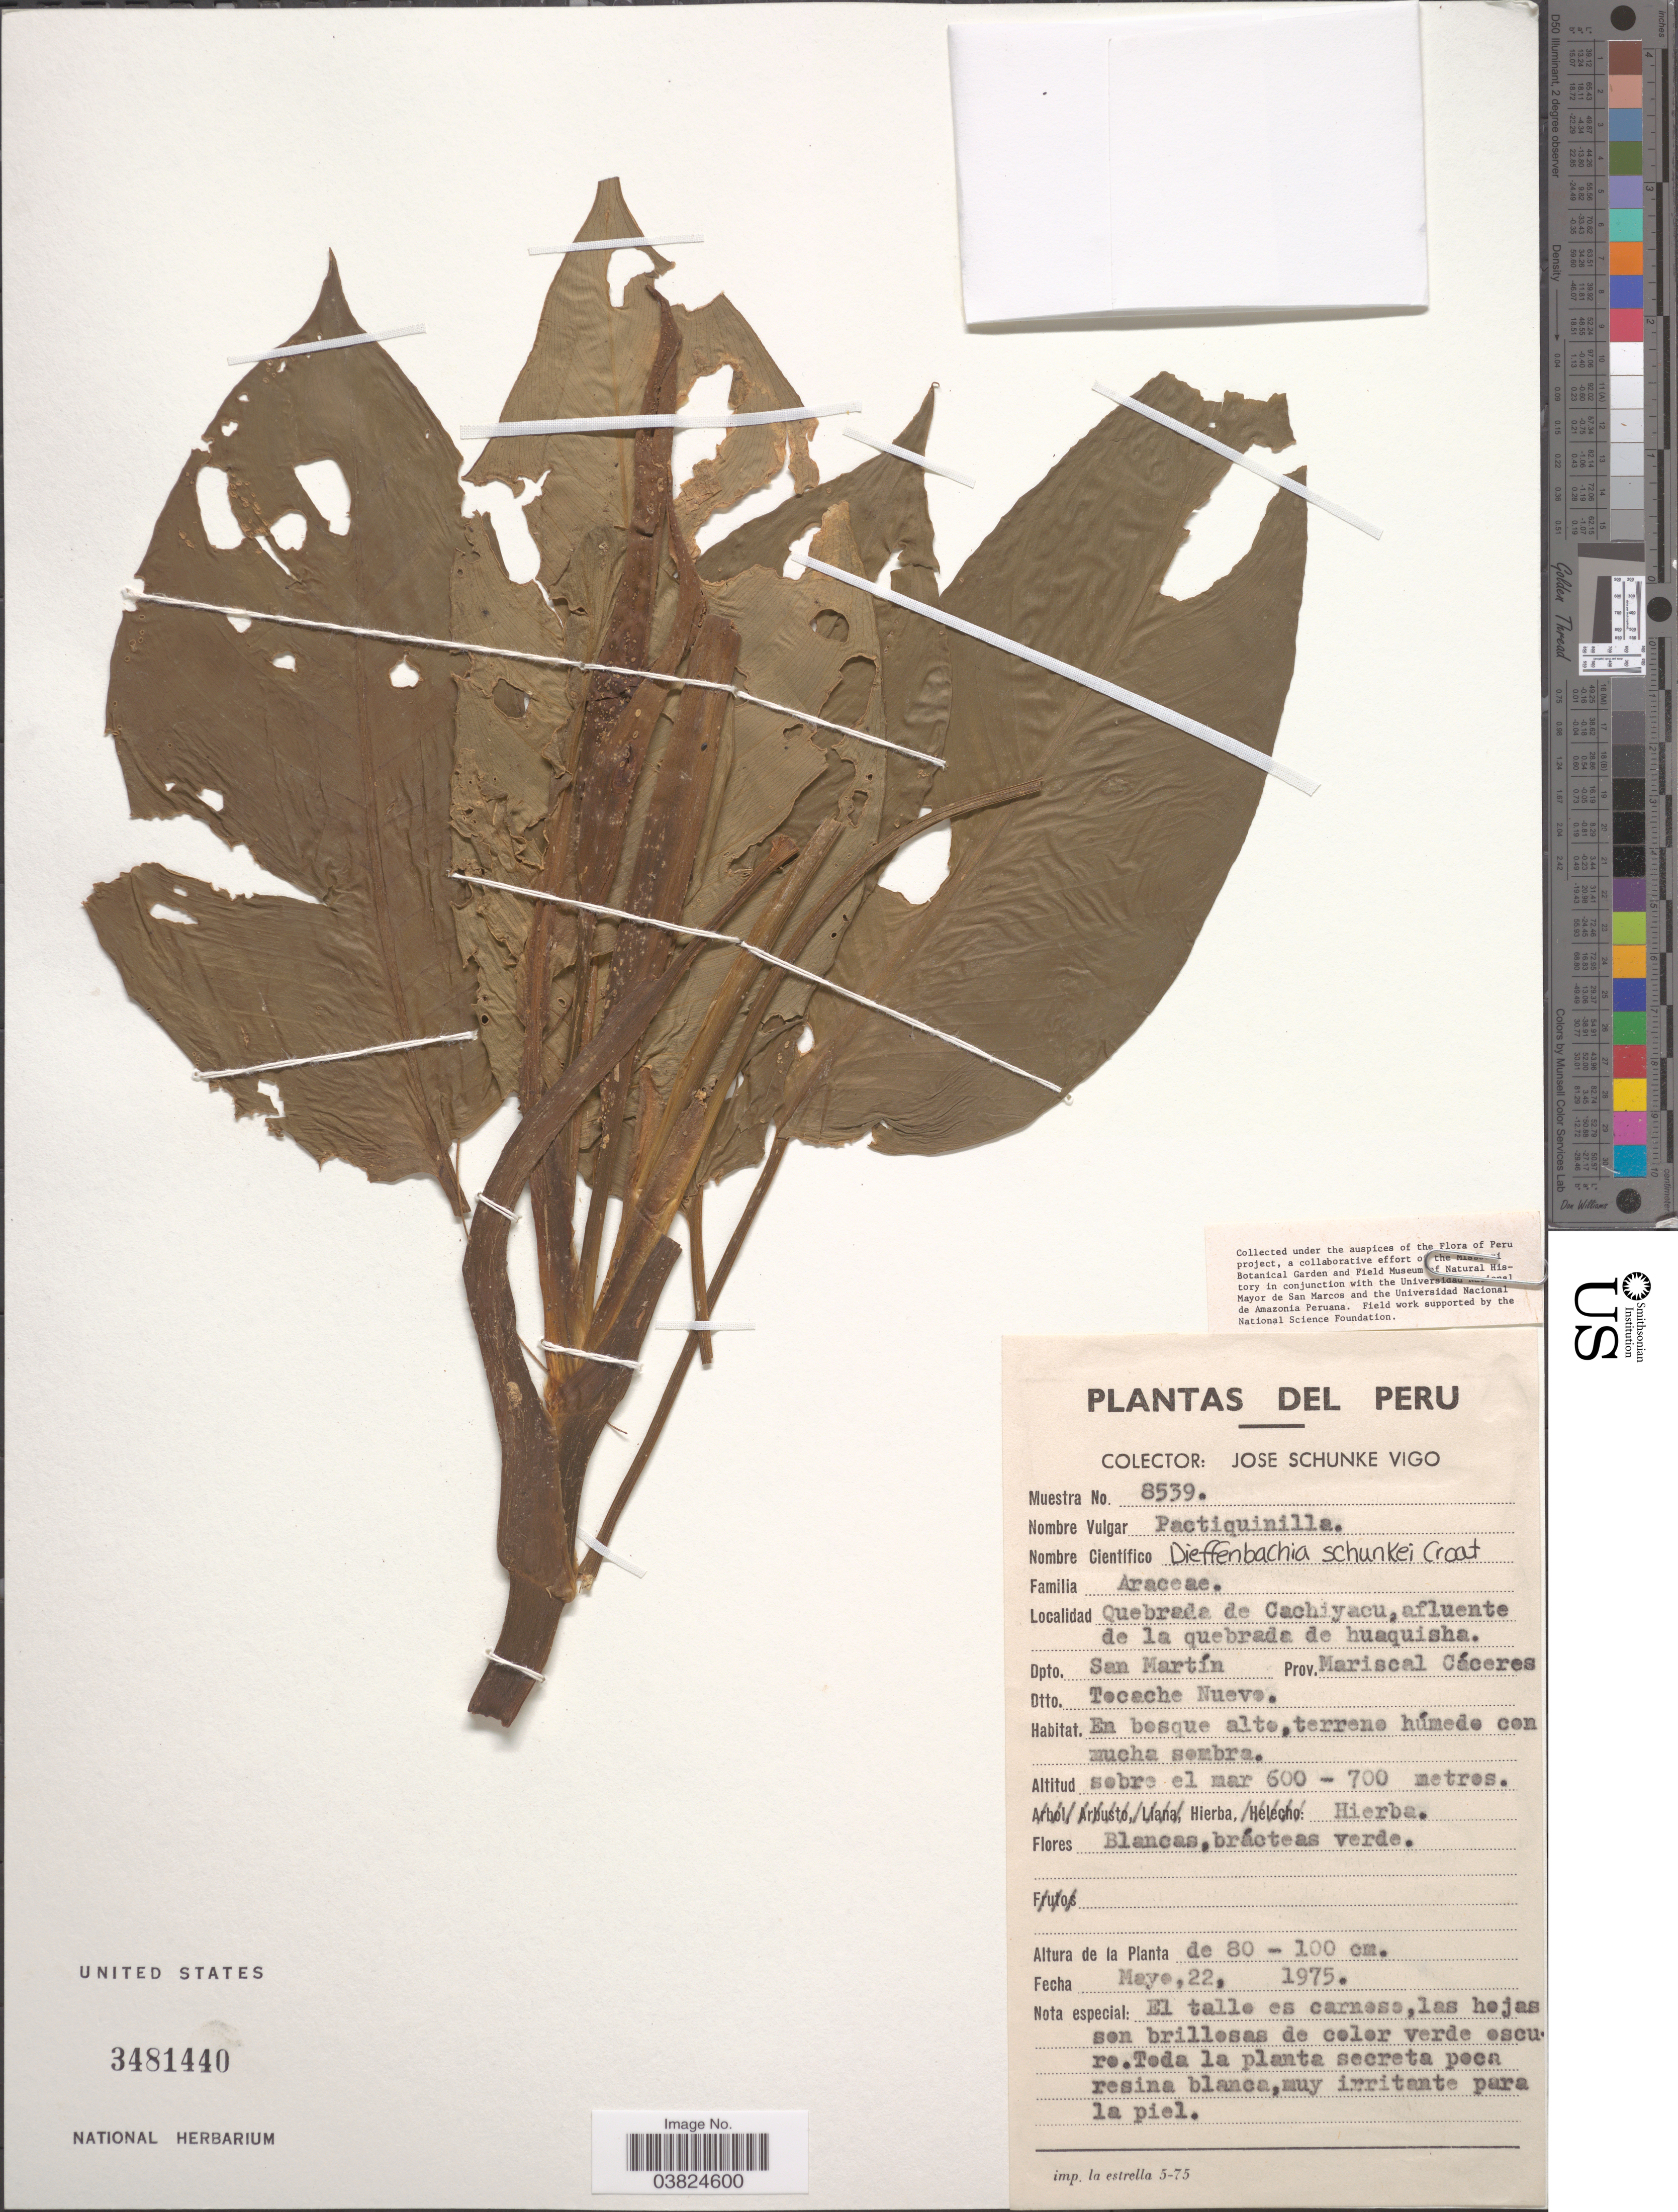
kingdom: Plantae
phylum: Tracheophyta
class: Liliopsida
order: Alismatales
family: Araceae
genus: Dieffenbachia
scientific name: Dieffenbachia schunkei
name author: Croat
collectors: J. Schunke Vigo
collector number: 8539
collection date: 1975-05-22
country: Peru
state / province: San Martín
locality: Quebrada de Cachiyacu, afluente de la quebrada de huaquisha. Dpto. San Martín. Prov. Mariscal Cáceres. Dtto. Tecache Nuevo.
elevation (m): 600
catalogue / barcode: US 3481440